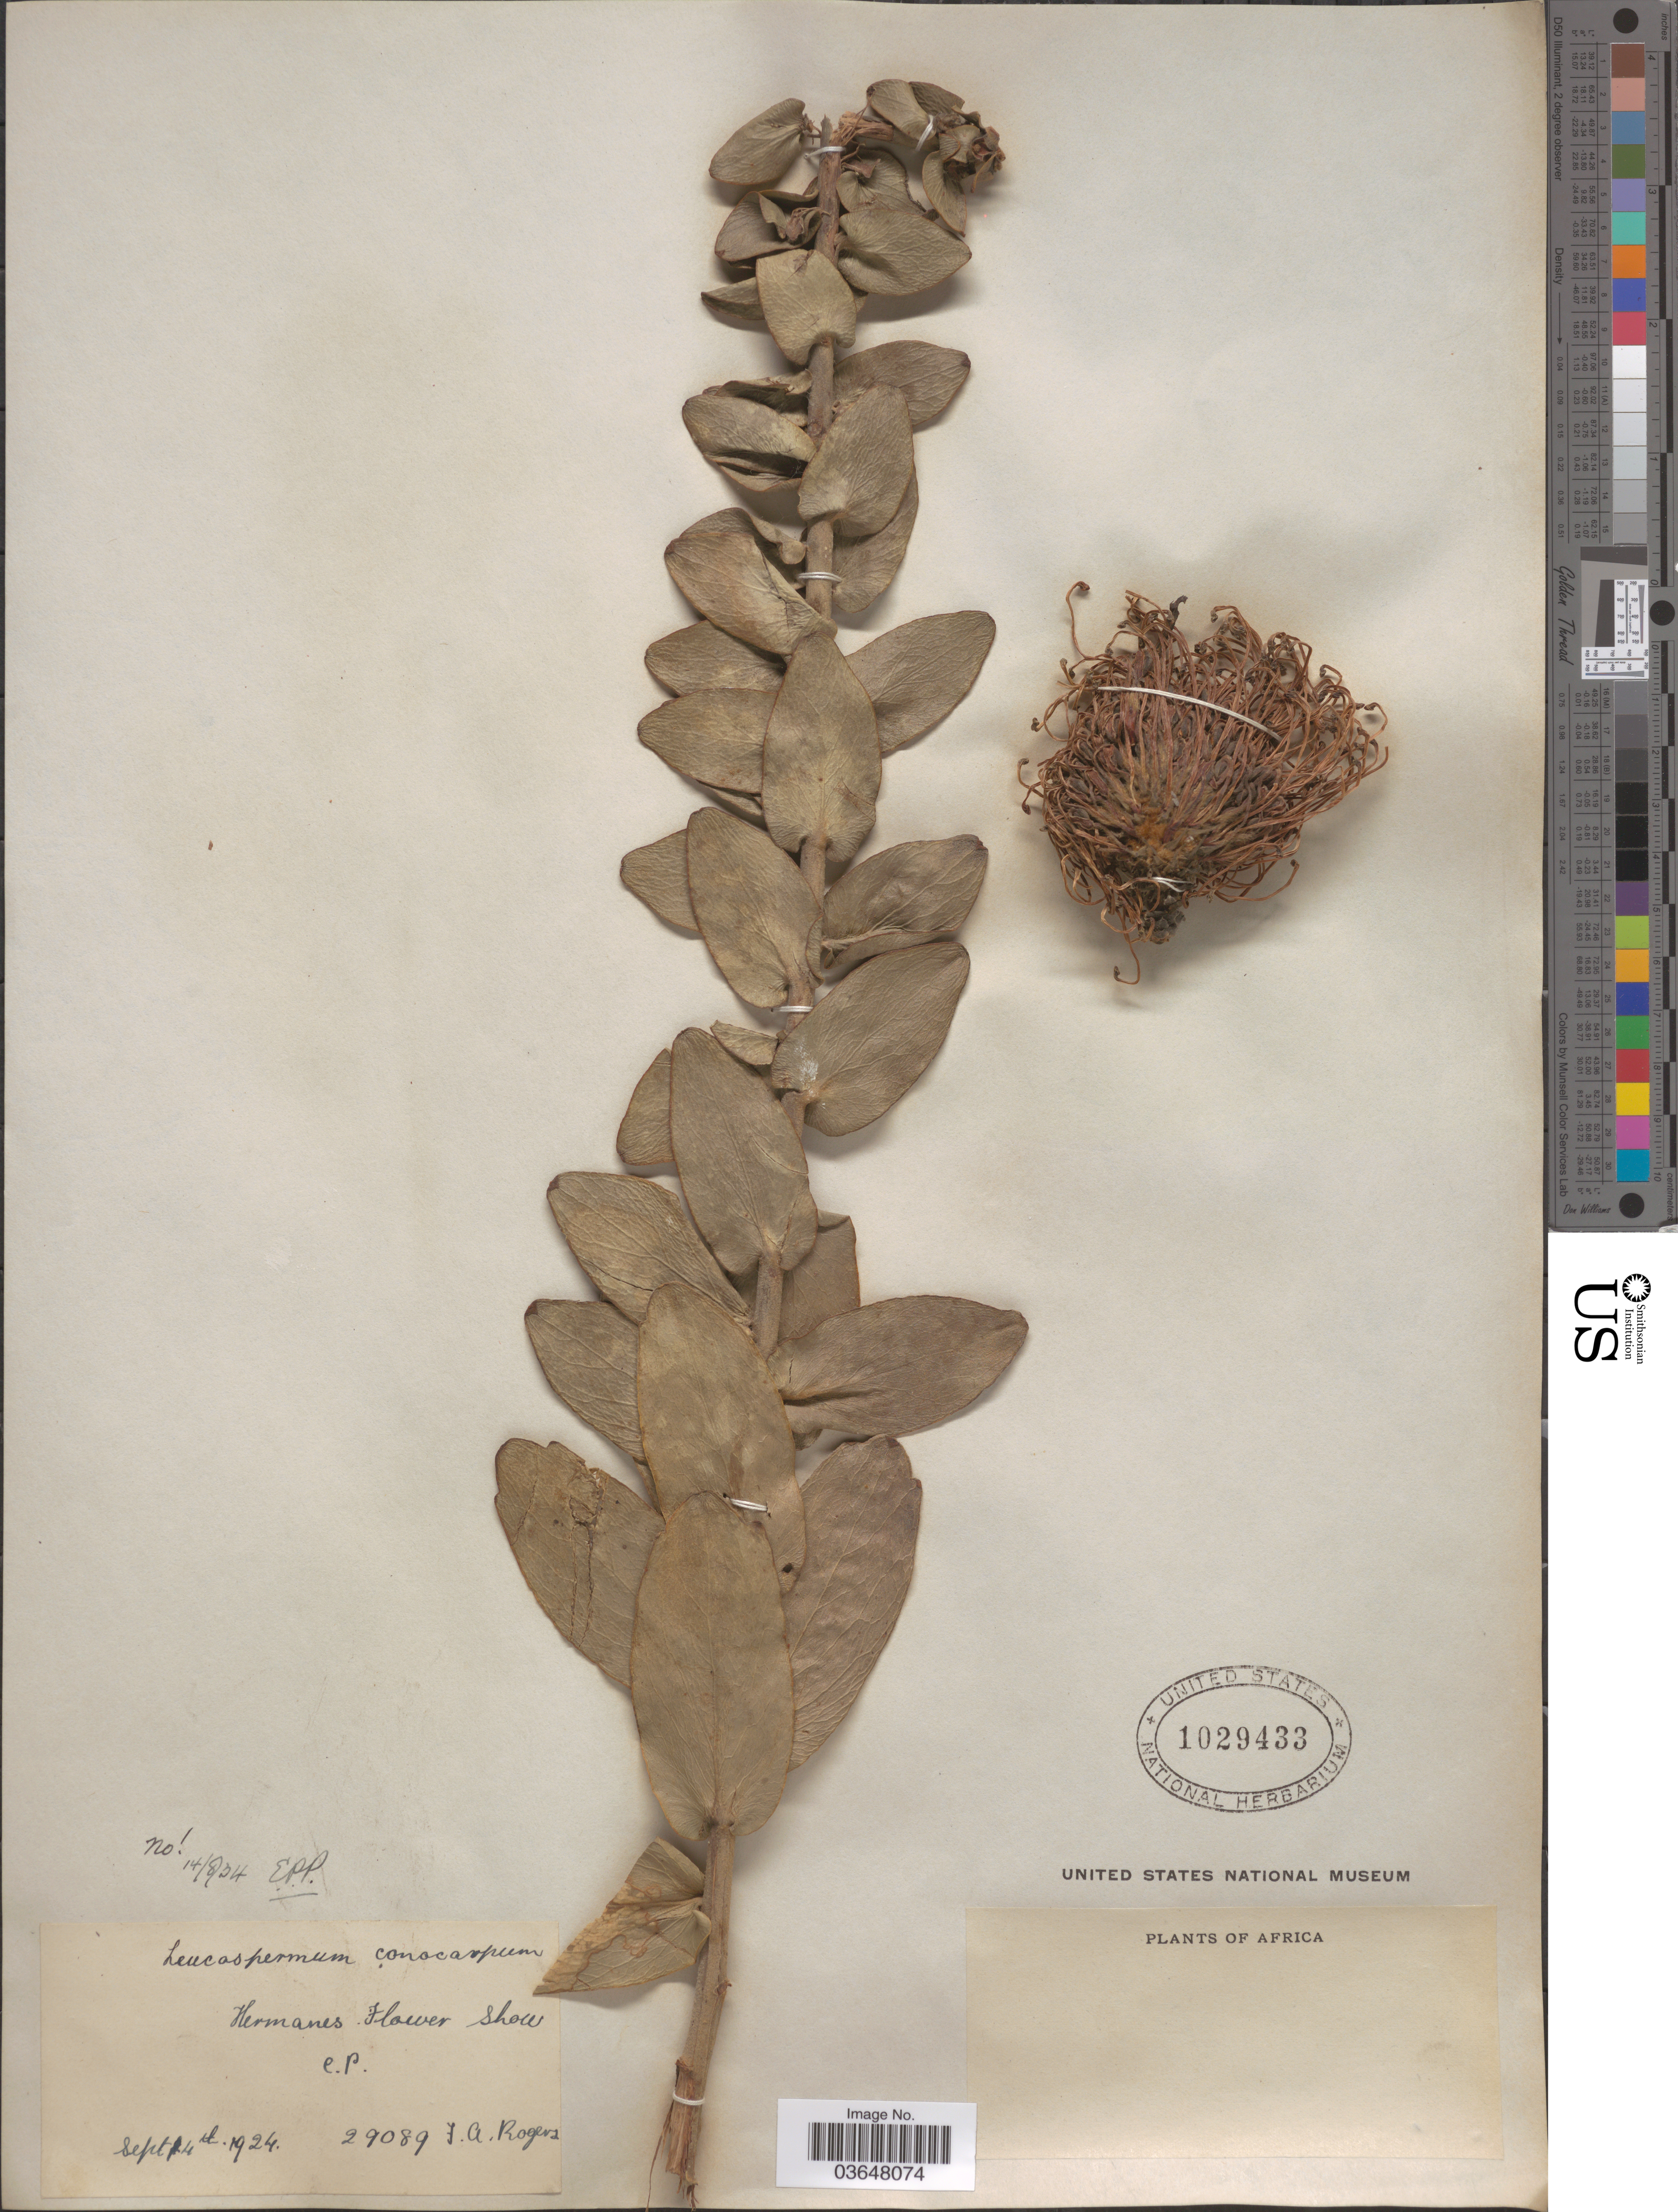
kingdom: Plantae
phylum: Tracheophyta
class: Magnoliopsida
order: Proteales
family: Proteaceae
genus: Leucospermum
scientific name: Leucospermum conocarpodendron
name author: H. Buek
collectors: F. A. Rogers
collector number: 29089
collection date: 1924-09-14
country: South Africa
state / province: Western Cape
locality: Hermanes Flower Show [unsure placement] C.P.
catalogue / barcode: US 1029433